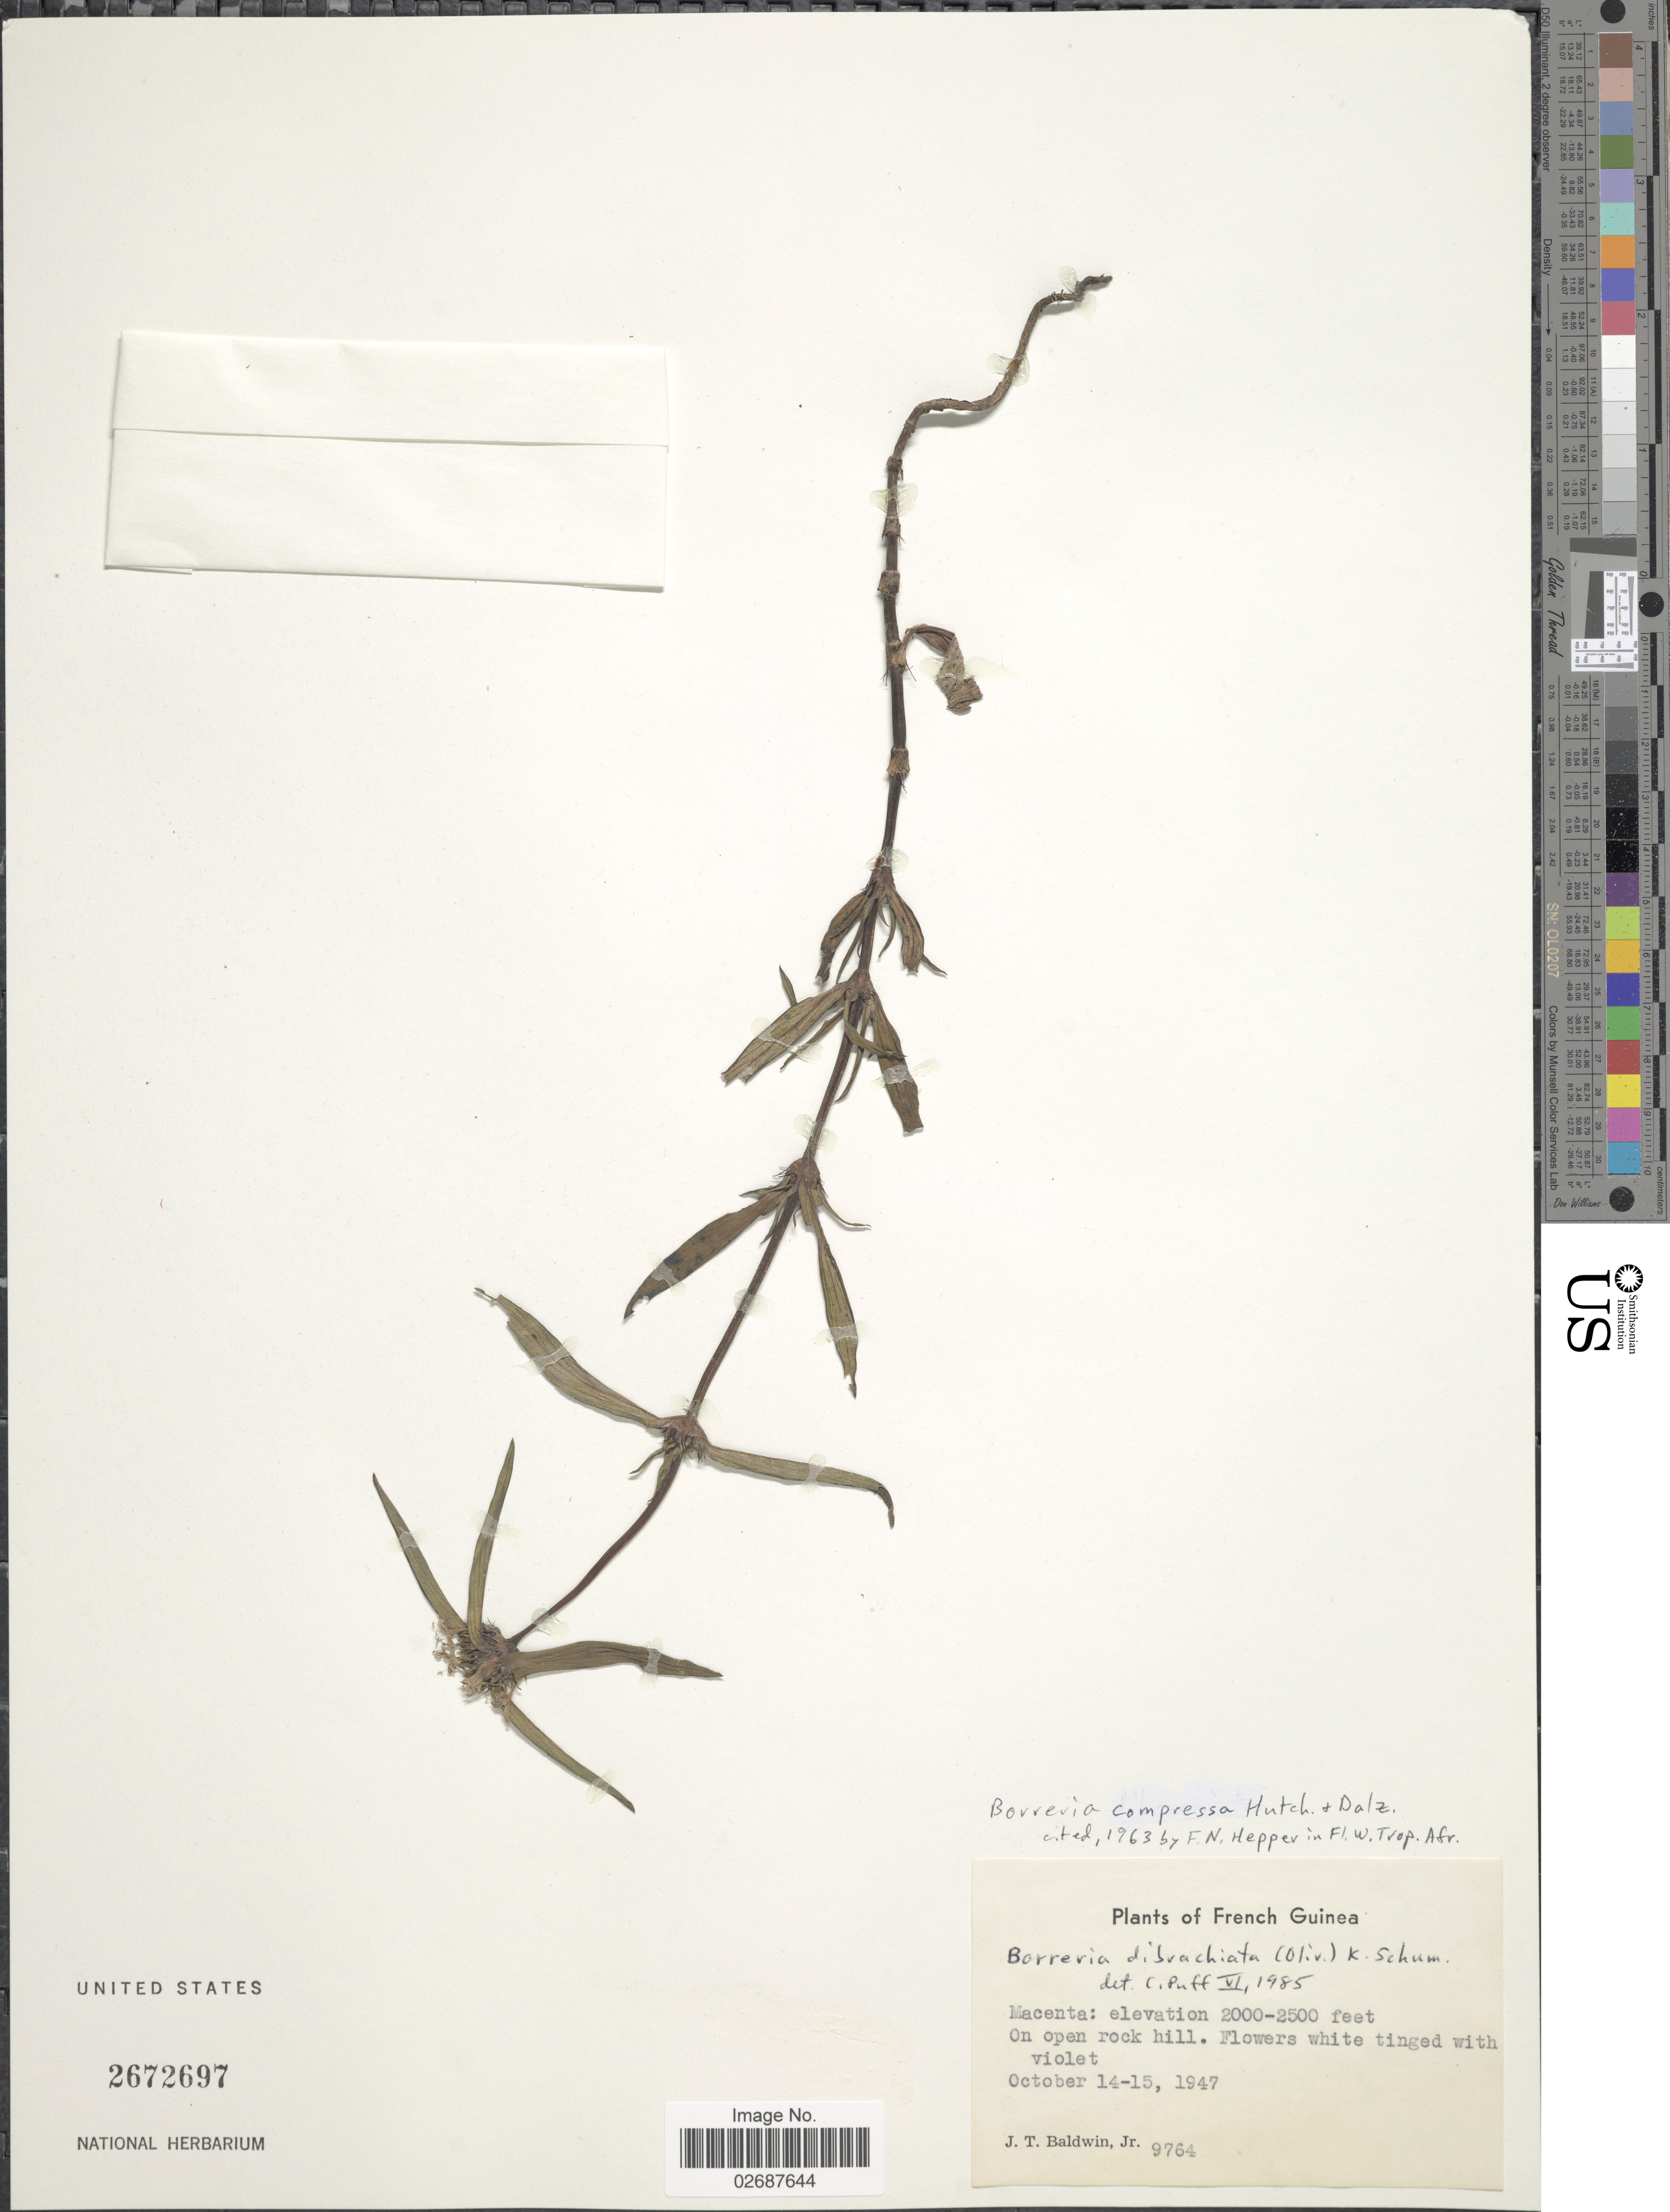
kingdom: Plantae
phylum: Tracheophyta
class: Magnoliopsida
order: Gentianales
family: Rubiaceae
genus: Borreria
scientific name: Borreria dibrachiata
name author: (Oliv.) K. Schum.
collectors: J. T. Baldwin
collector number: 9764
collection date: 1947-10-14/1947-10-15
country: French Guiana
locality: Macenta, on open rock hill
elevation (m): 610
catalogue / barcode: US 2672697